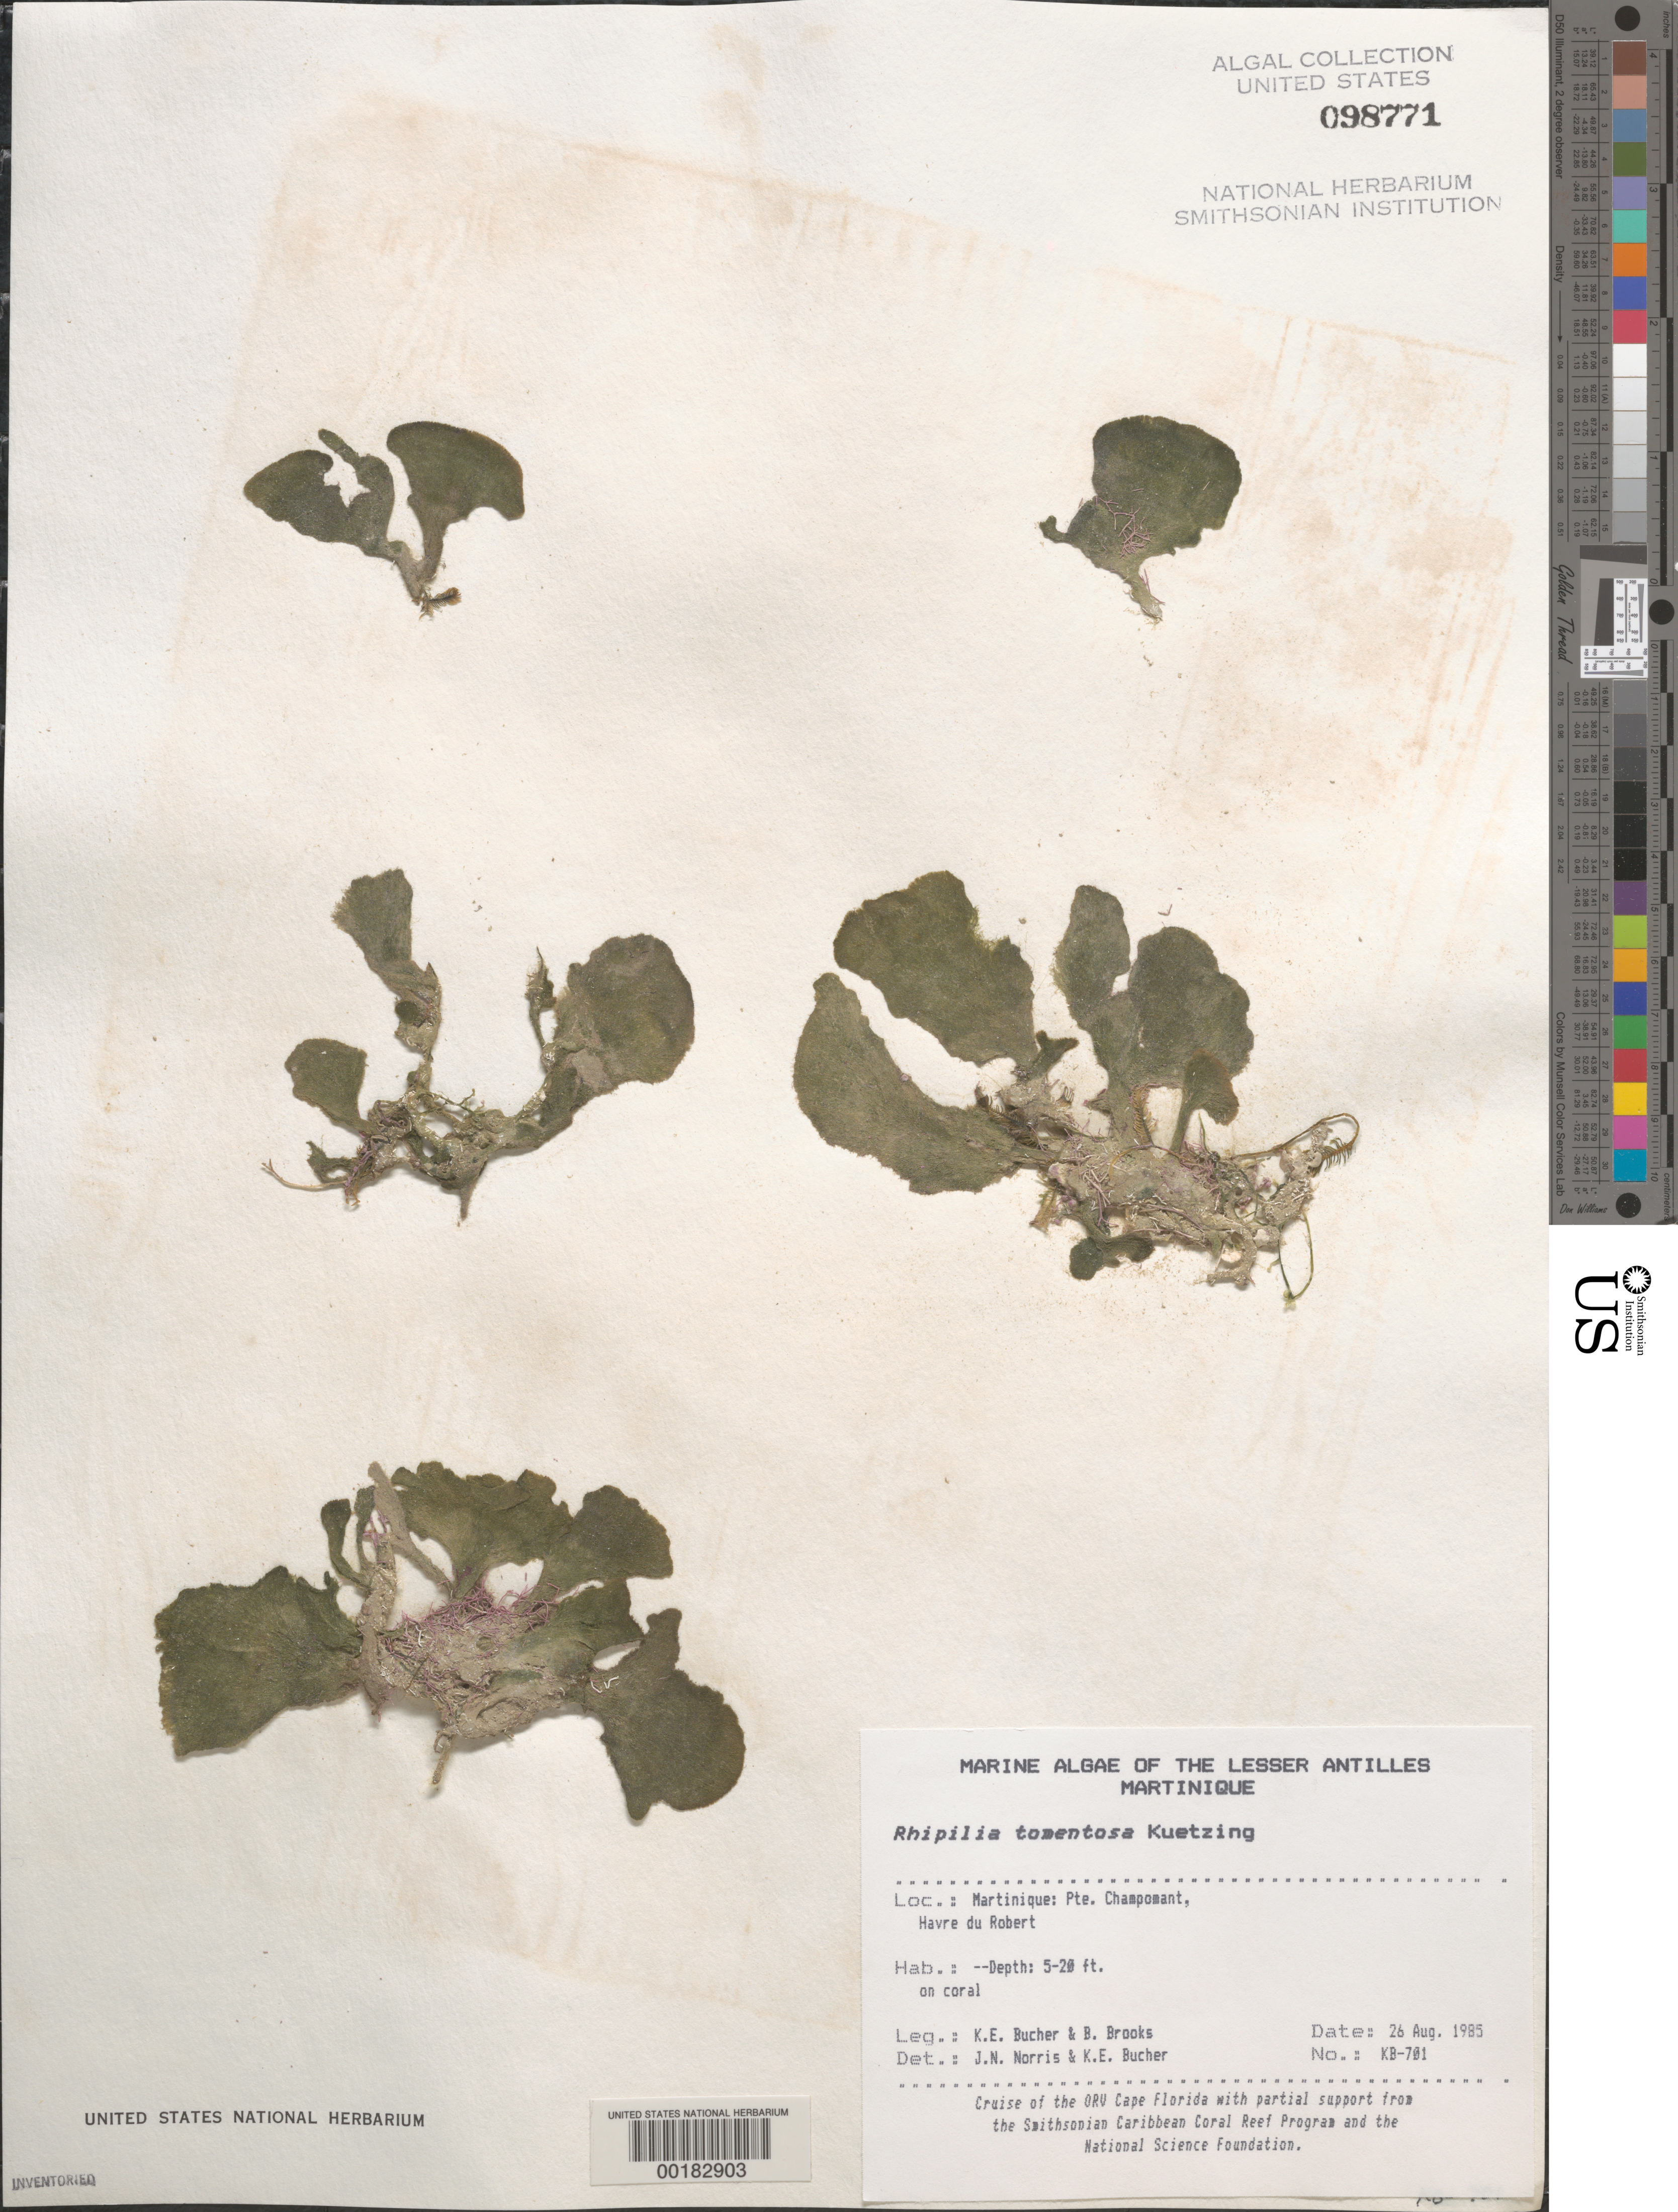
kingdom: Plantae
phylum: Chlorophyta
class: Ulvophyceae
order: Bryopsidales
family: Rhipiliaceae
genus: Rhipilia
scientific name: Rhipilia tomentosa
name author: Kütz.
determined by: Norris, J. N.; Bucher, K. E.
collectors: K. E. Bucher & B. Brooks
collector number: Kb-701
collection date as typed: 26 Aug 1985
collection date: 1985-08-26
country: Martinique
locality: Pointe Champonant, Havre du Robert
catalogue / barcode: US 98771